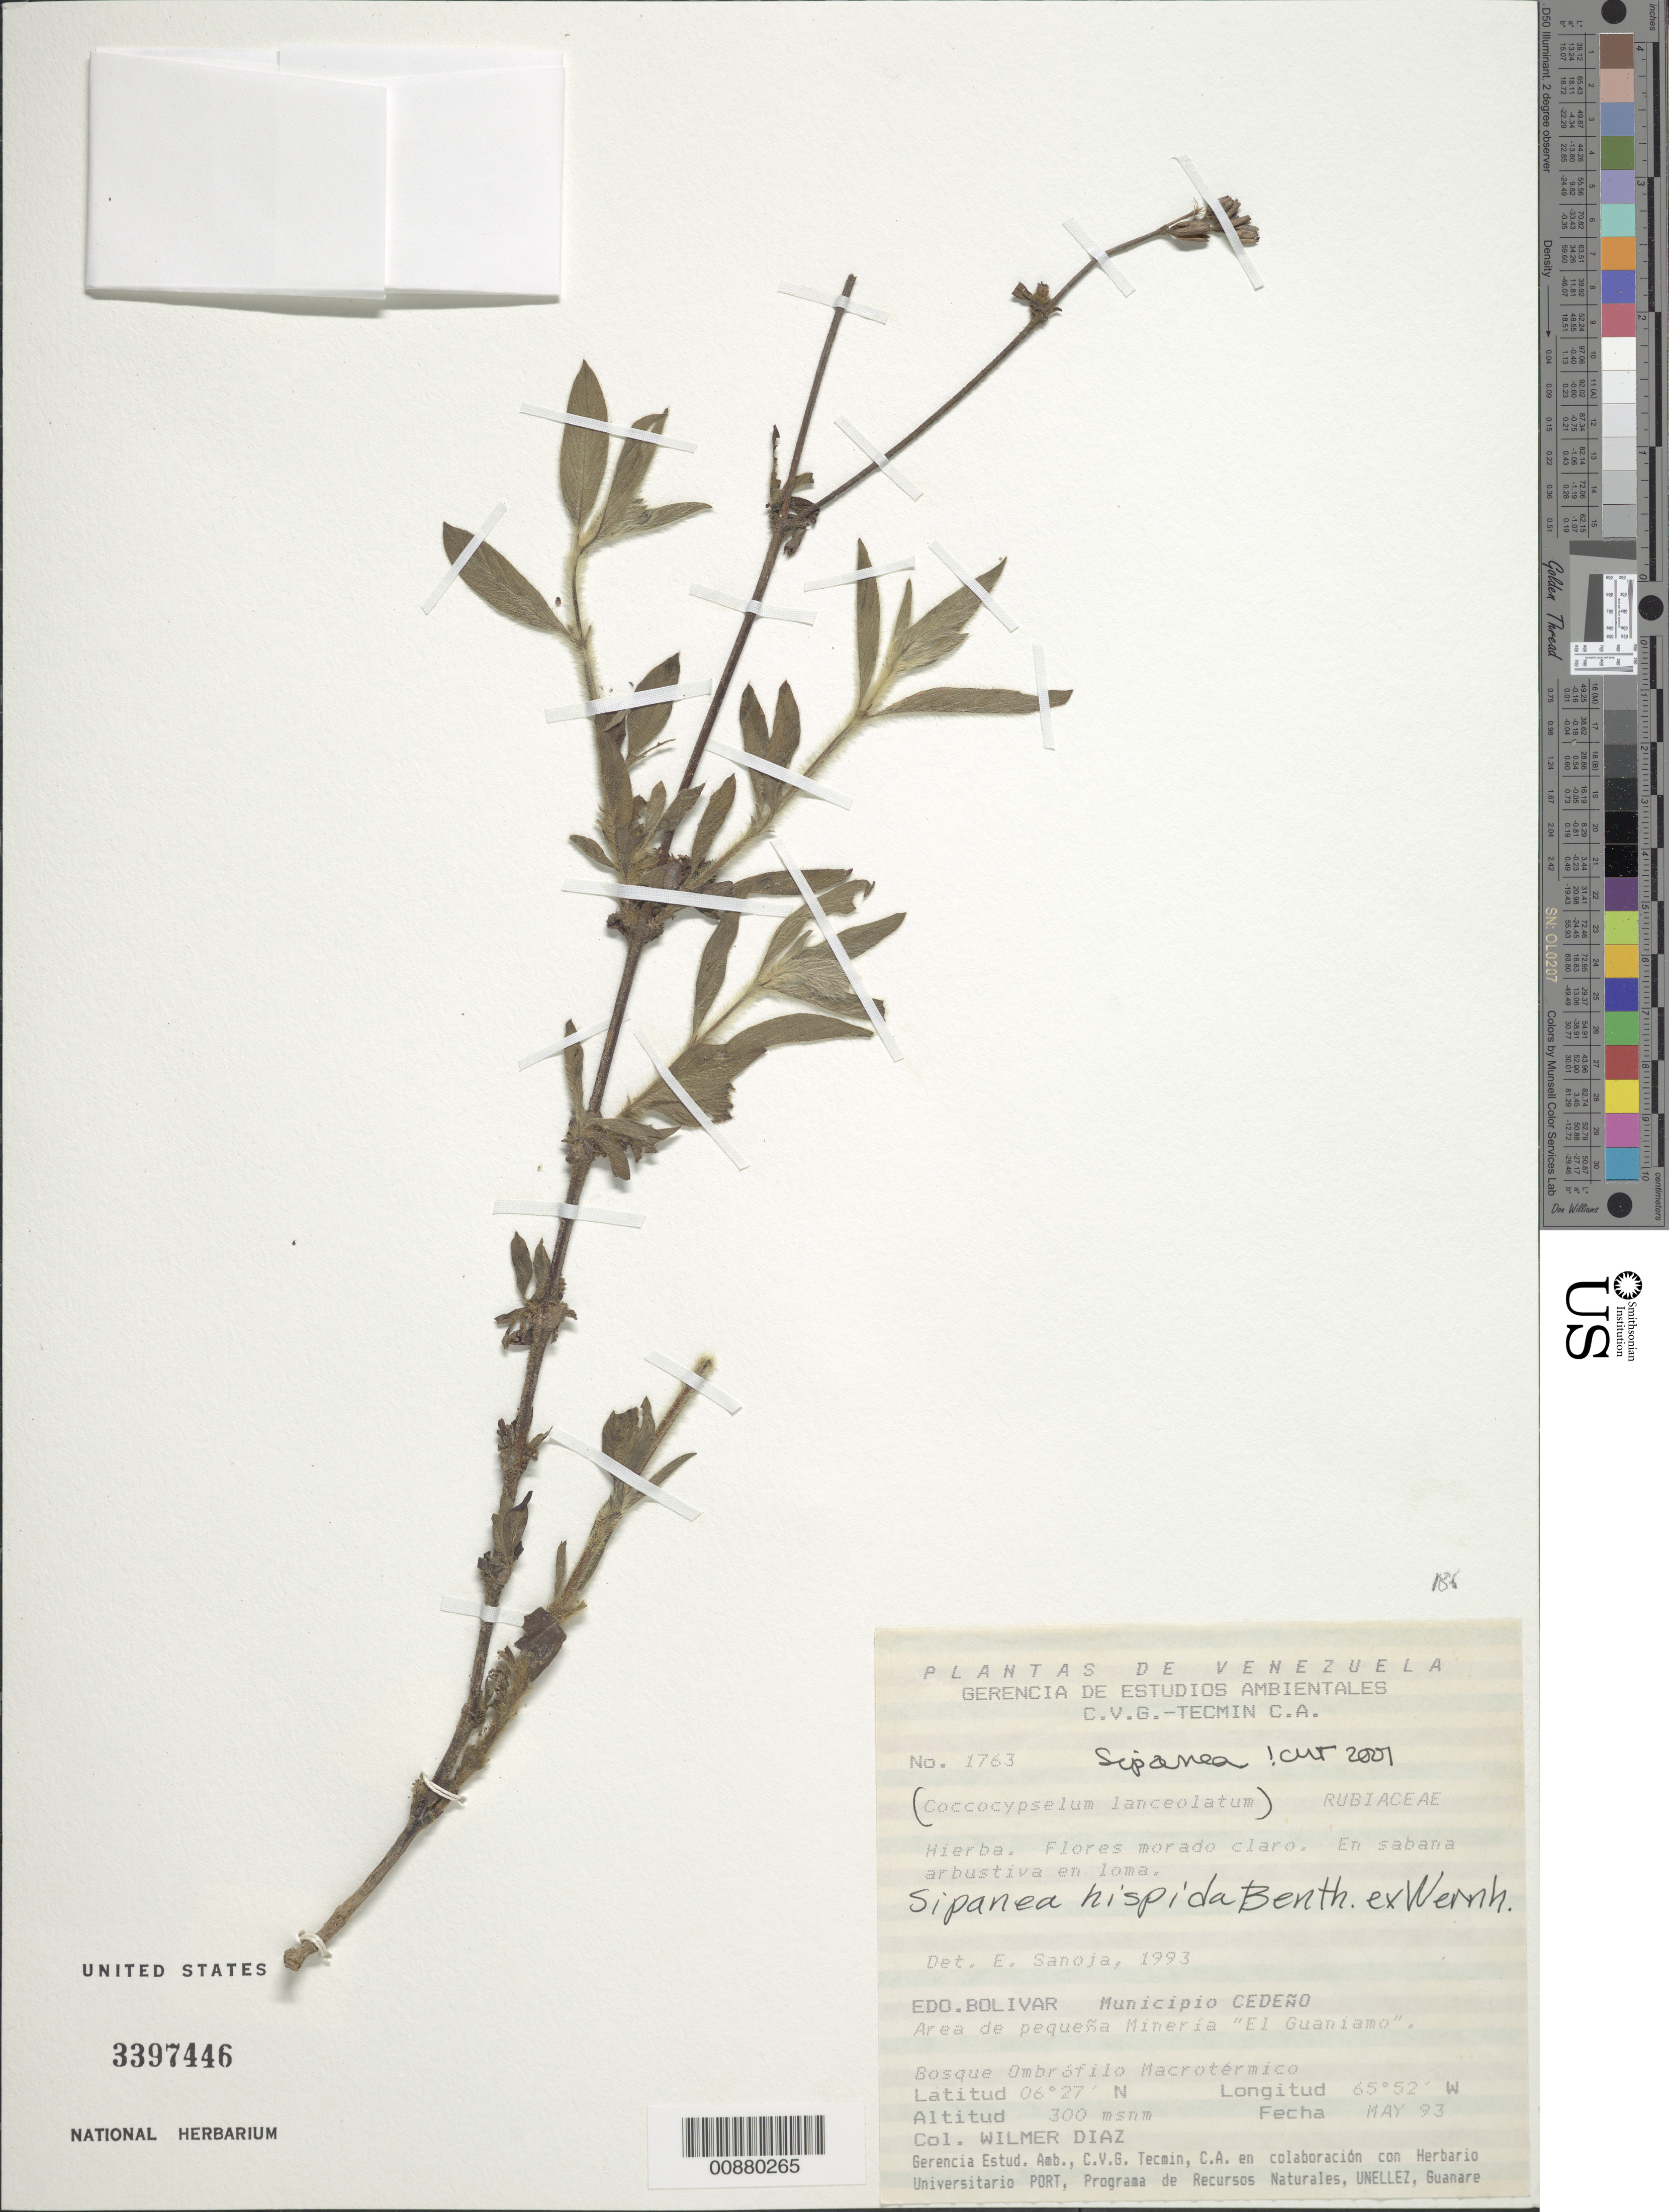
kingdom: Plantae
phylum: Tracheophyta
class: Magnoliopsida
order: Gentianales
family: Rubiaceae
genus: Sipanea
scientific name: Sipanea hispida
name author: Benth. ex Wernham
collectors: W. Díaz P.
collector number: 1763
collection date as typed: May-93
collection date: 1993-05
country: Venezuela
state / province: Bolívar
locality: Mun. Cedeño, Mineria "El Guaniamo"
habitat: Bosque ombrofil macrotermico; en sabana arbustiva en loma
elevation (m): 300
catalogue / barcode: US 3397446